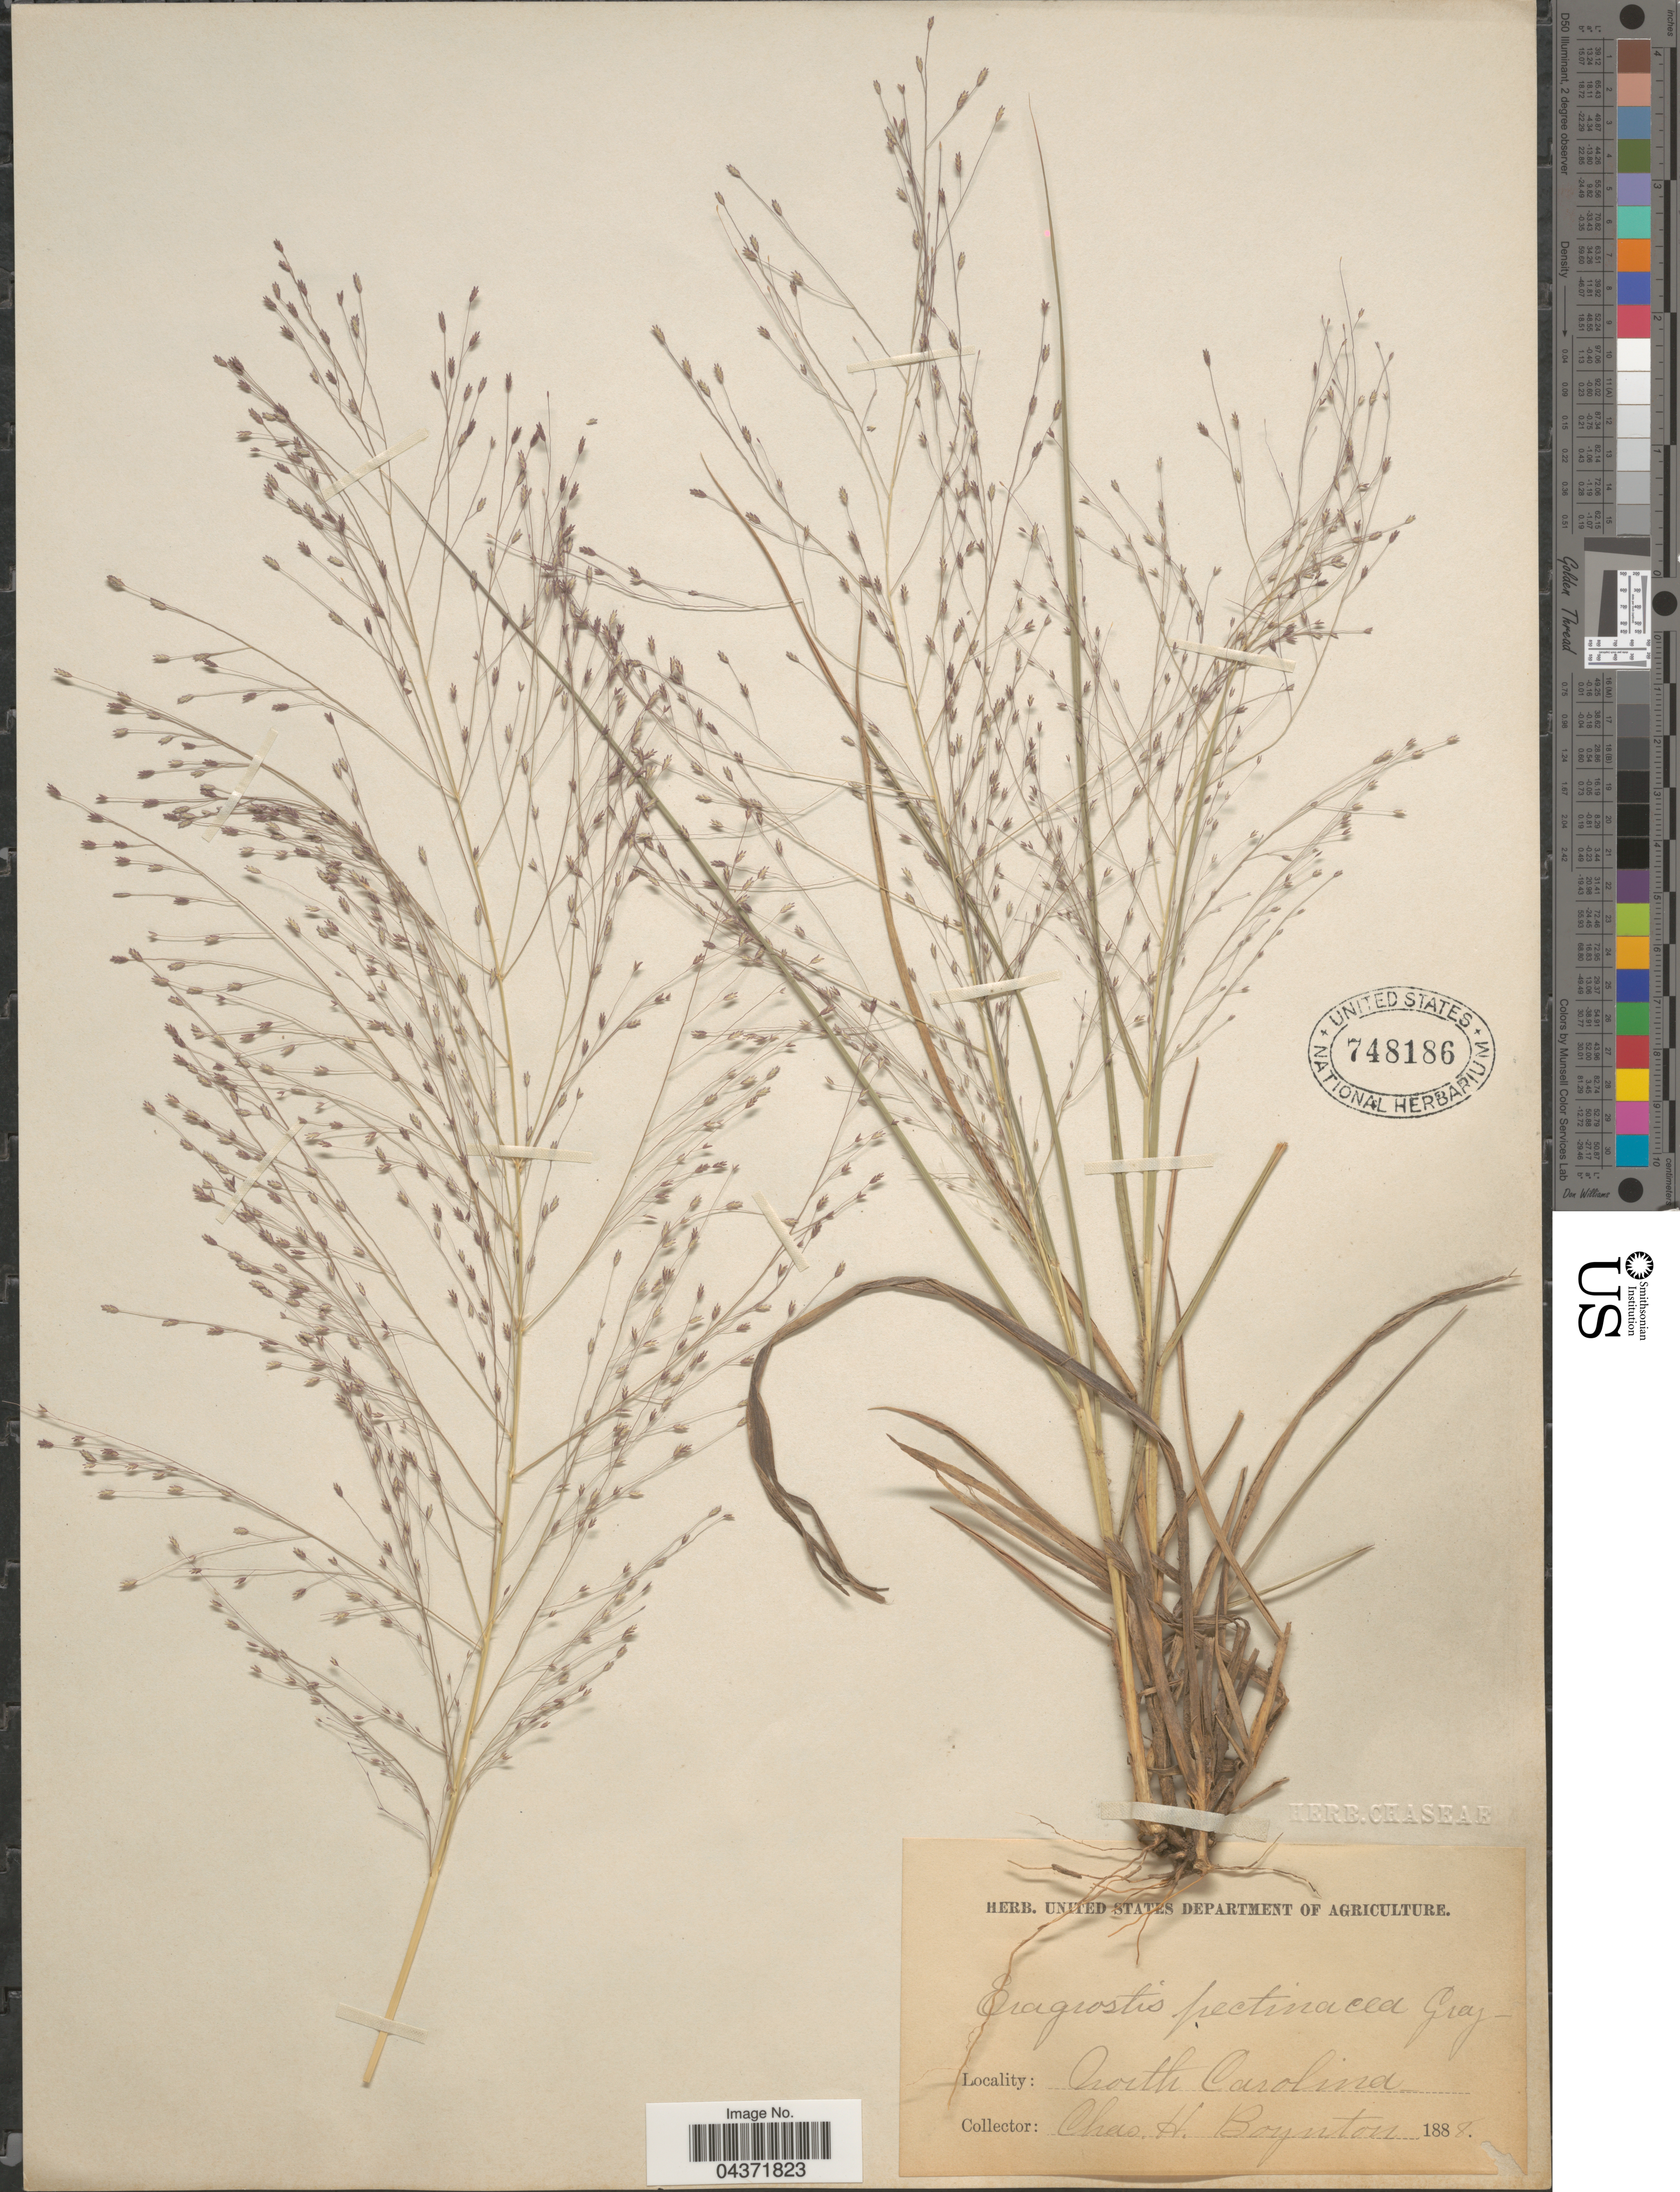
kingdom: Plantae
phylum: Tracheophyta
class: Liliopsida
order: Poales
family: Poaceae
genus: Eragrostis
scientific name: Eragrostis spectabilis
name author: (Pursh) Steud.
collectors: C. Boynton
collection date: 1888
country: United States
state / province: North Carolina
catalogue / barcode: US 748186